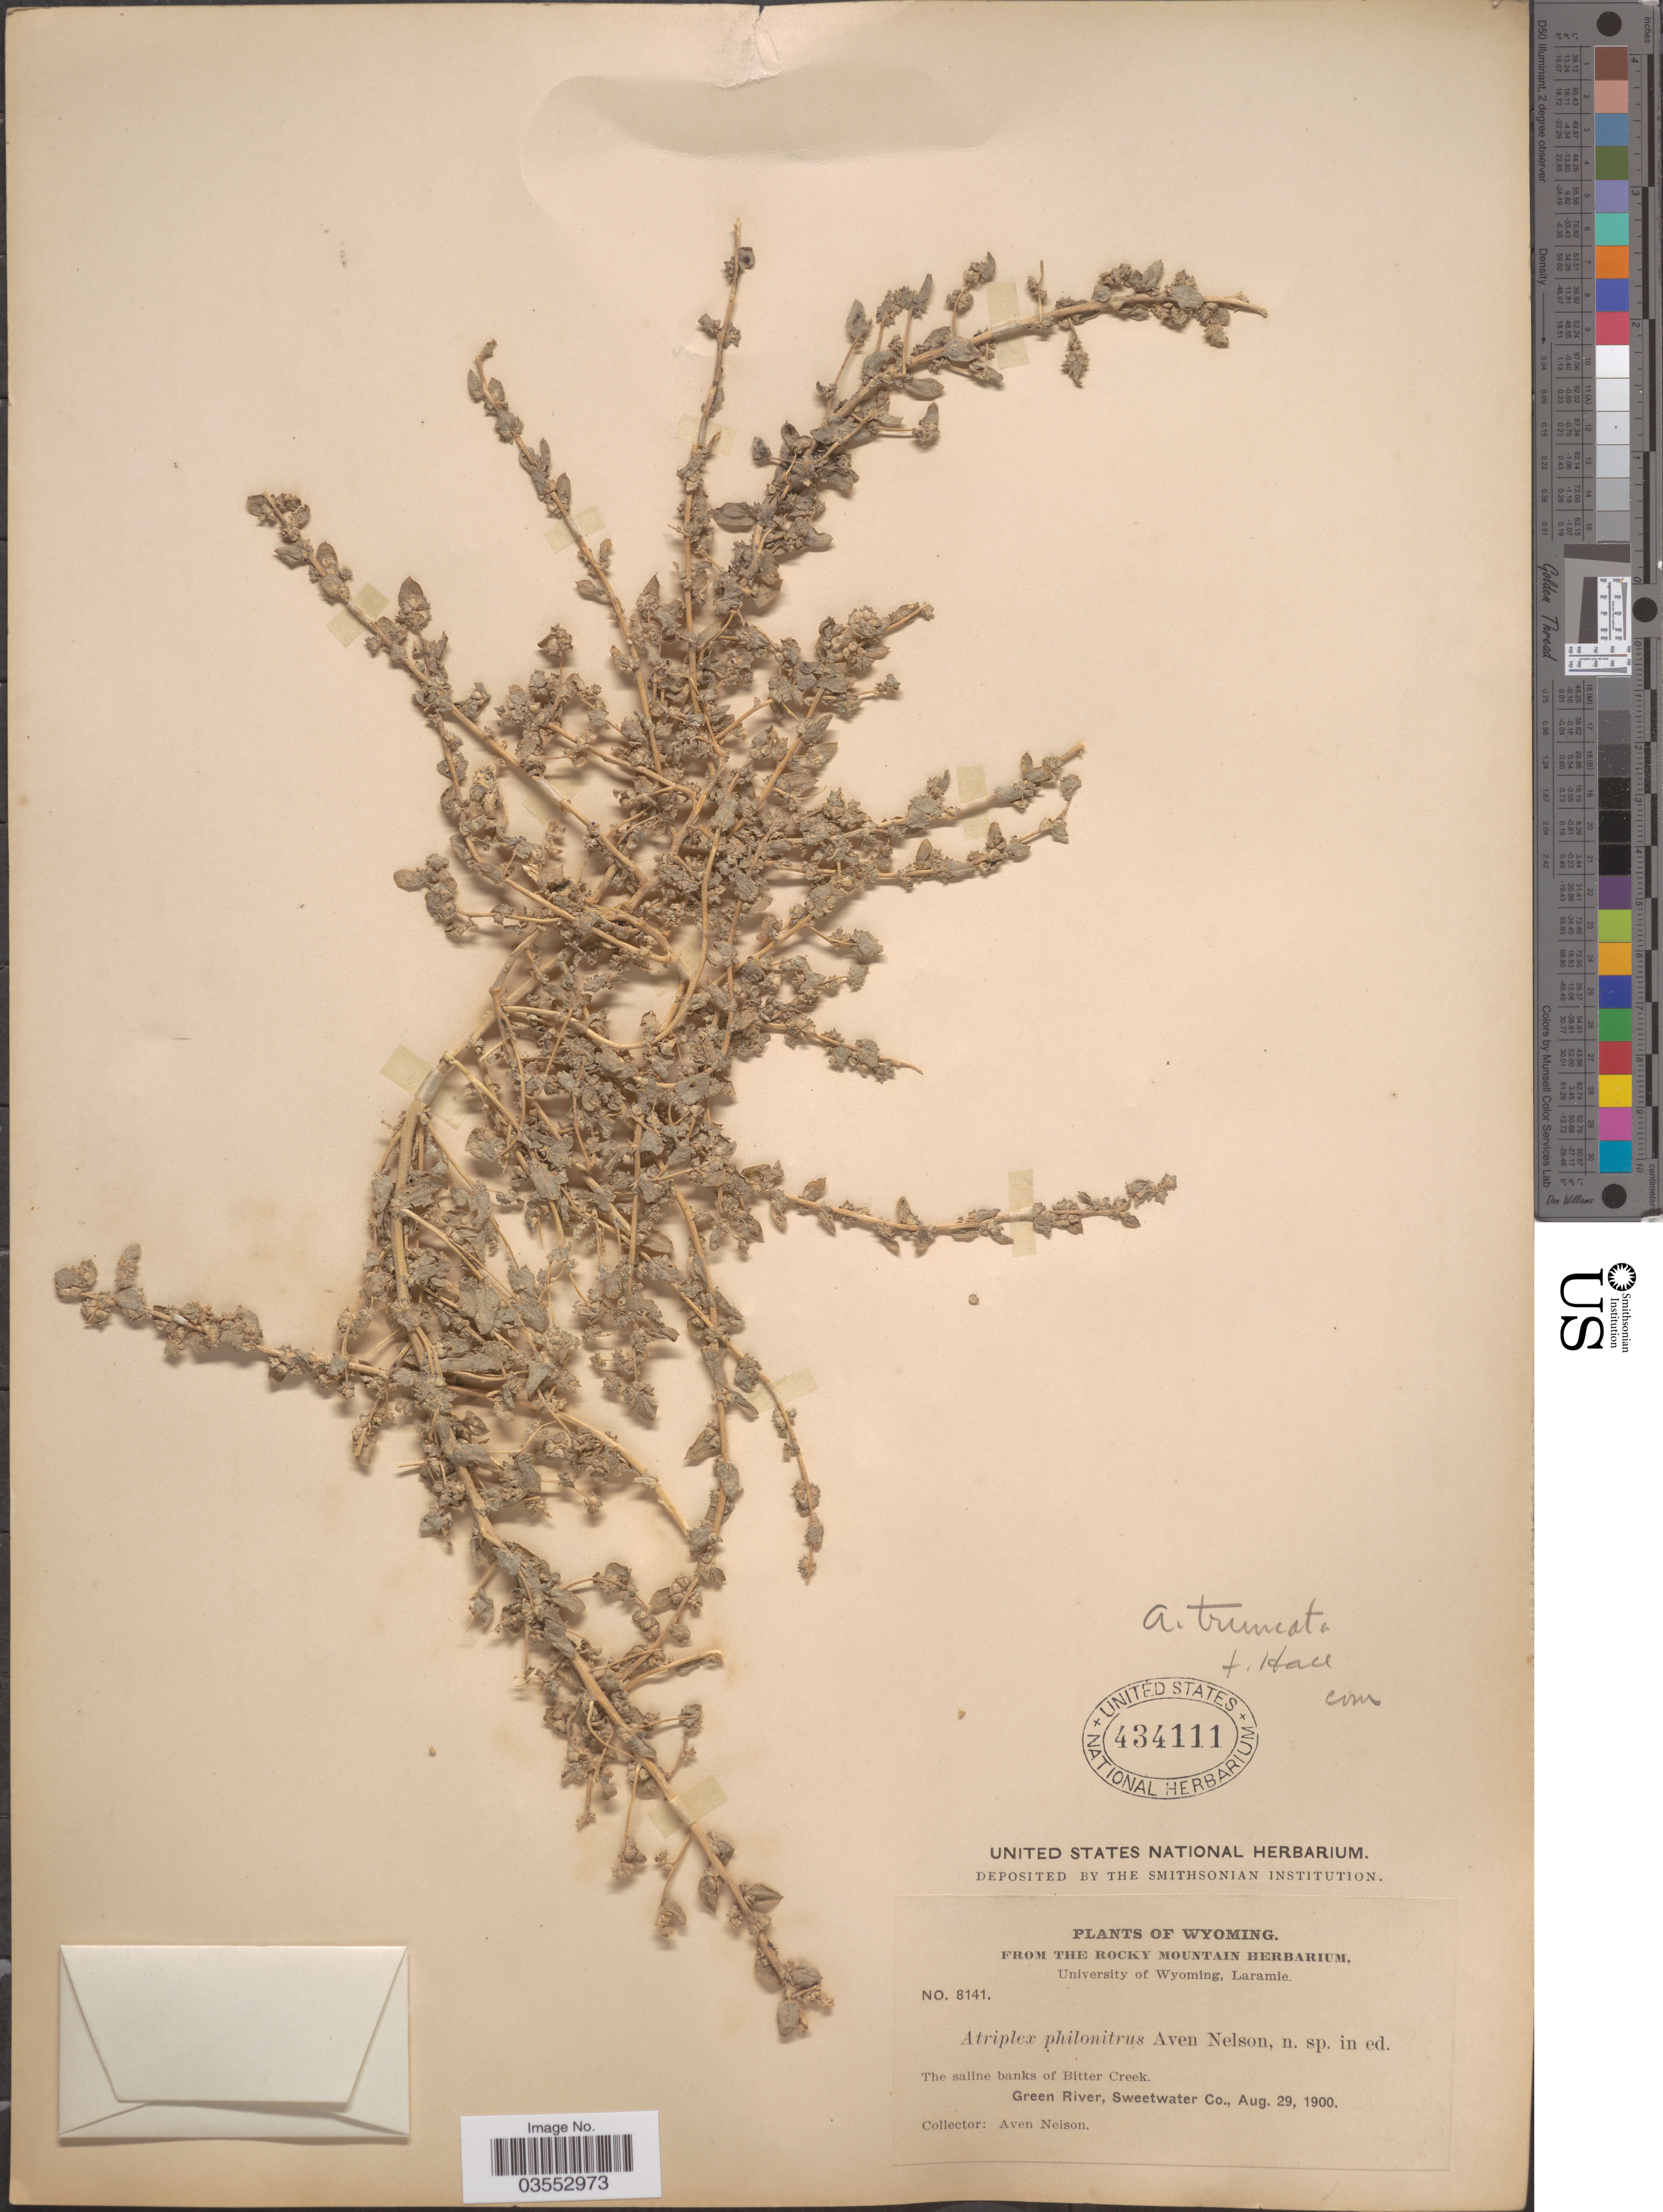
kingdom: Plantae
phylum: Tracheophyta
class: Magnoliopsida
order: Caryophyllales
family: Amaranthaceae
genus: Atriplex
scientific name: Atriplex truncata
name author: (Torr. ex S. Watson) A. Gray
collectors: A. Nelson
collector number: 8141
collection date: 1900-08-29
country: United States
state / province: Wyoming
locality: The saline banks of Bitter Creek. Green River, Sweetwater Co.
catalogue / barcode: US 434111